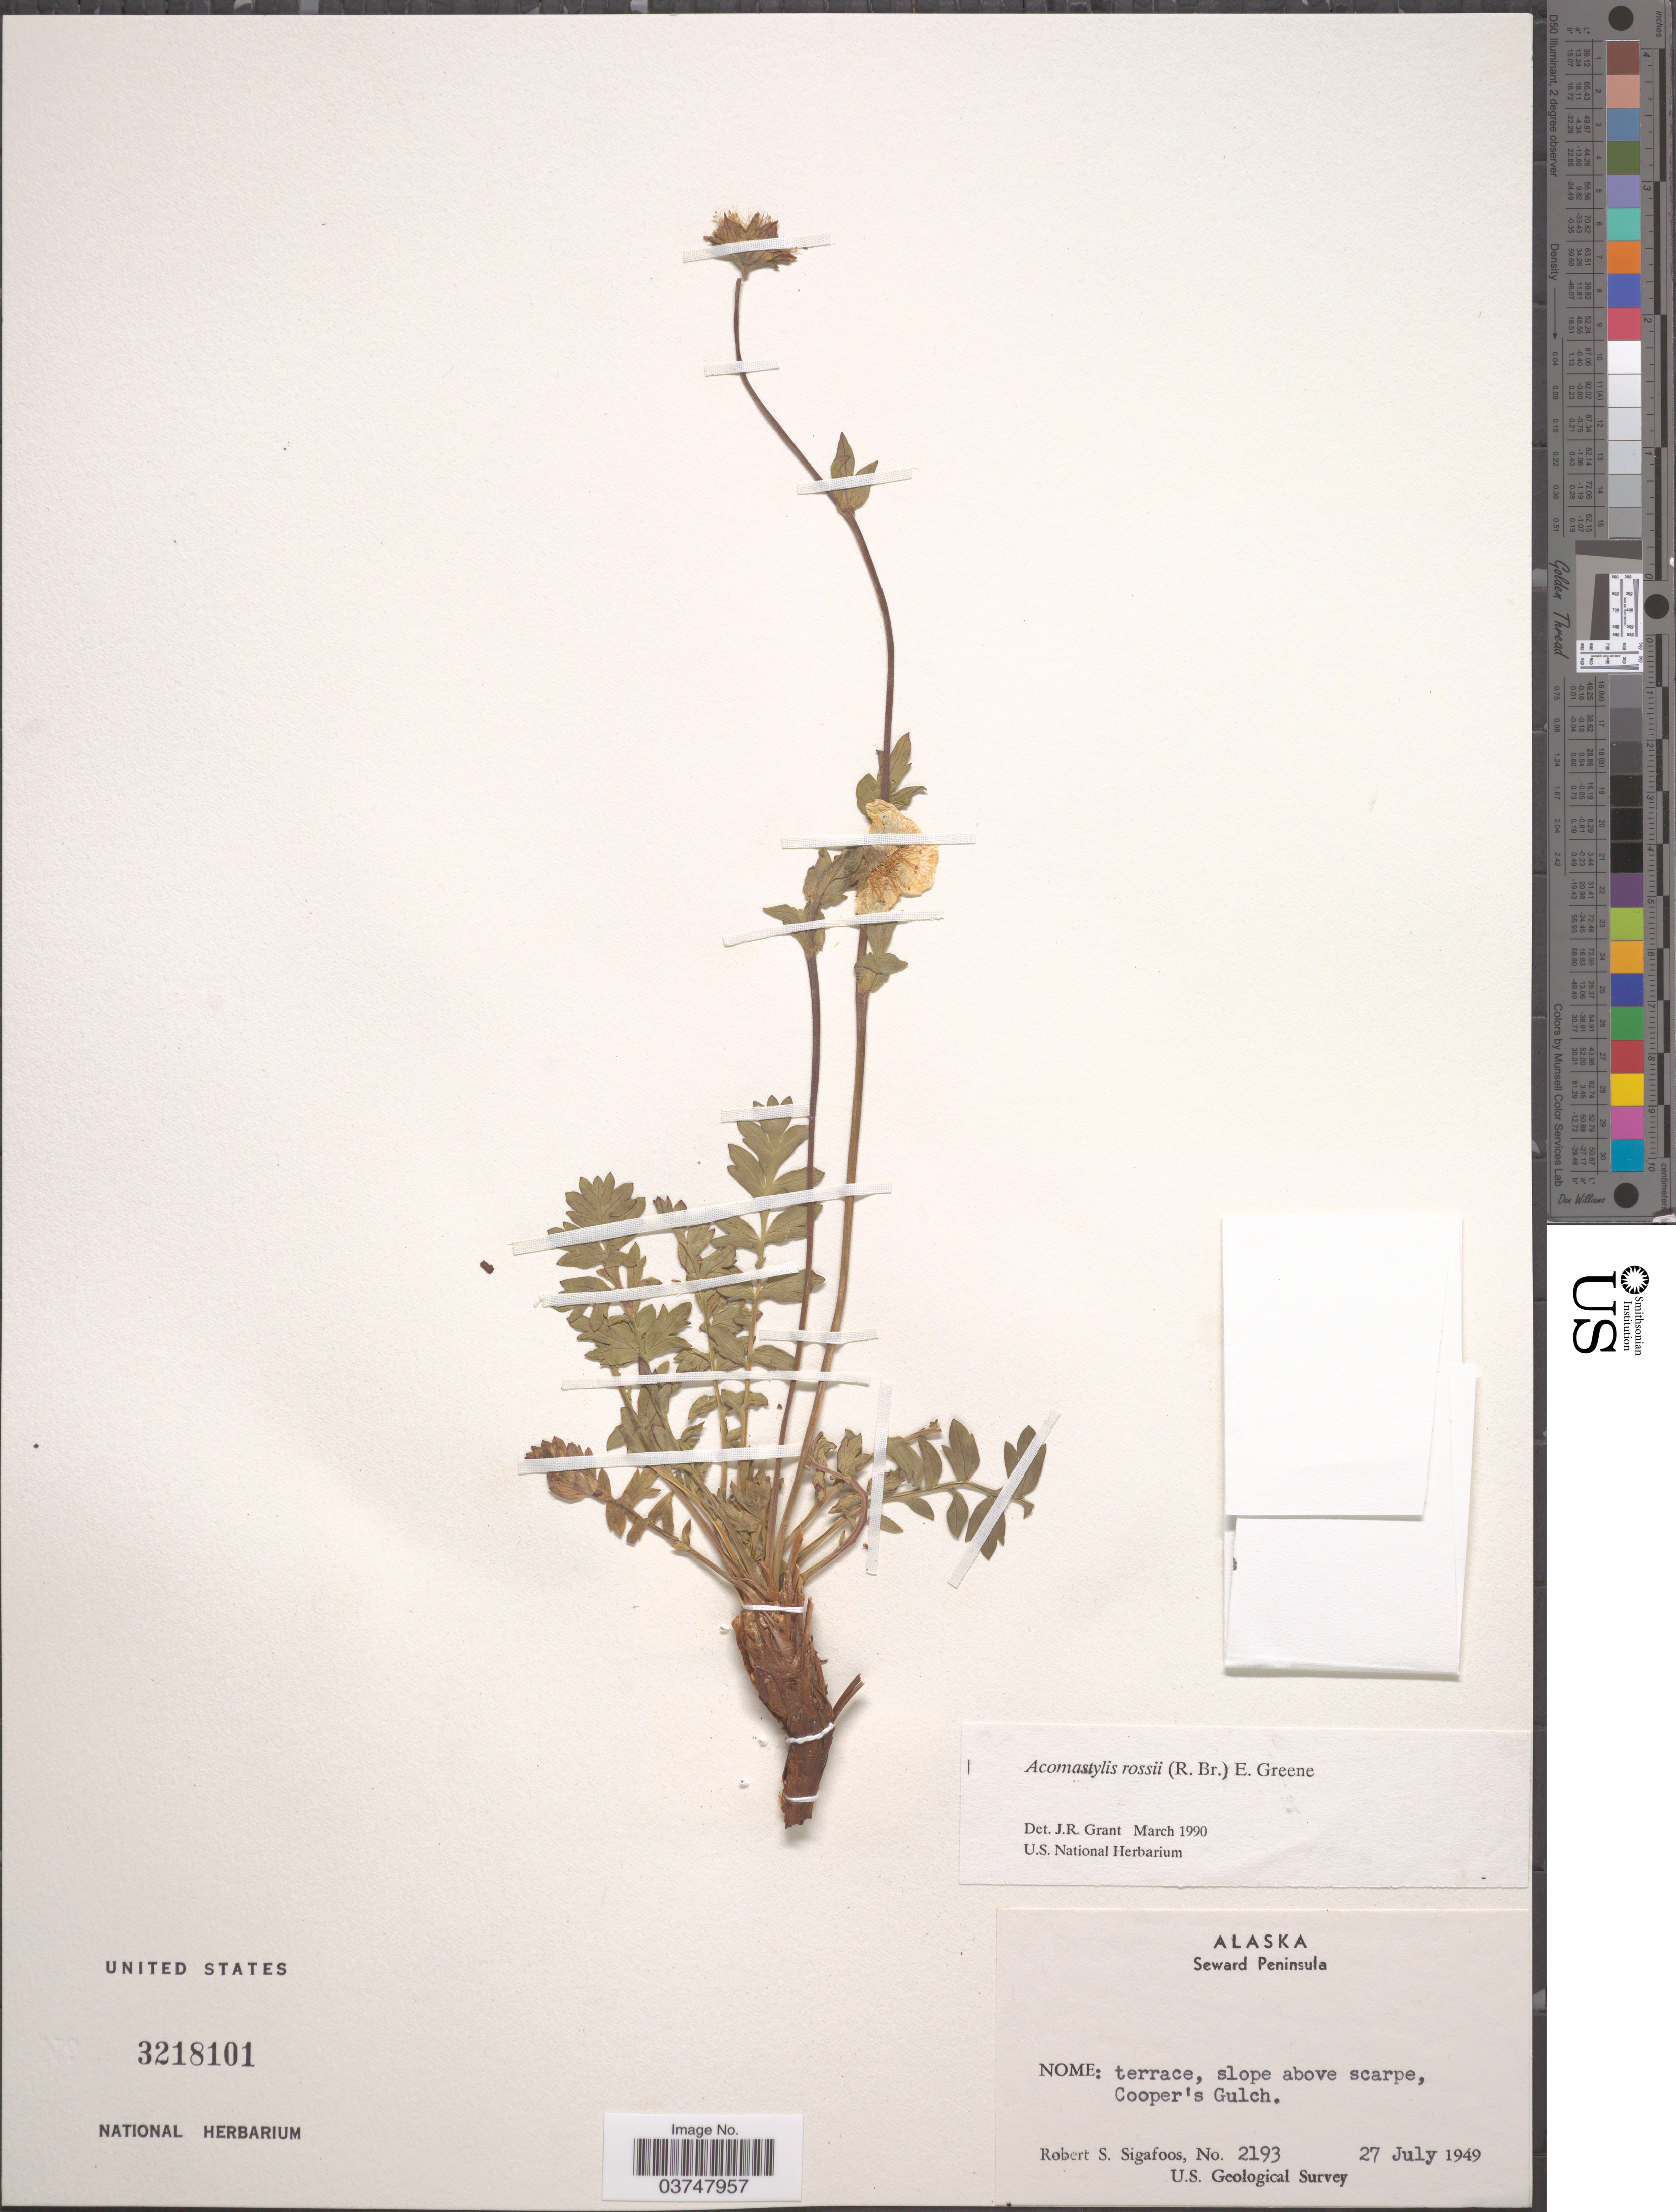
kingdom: Plantae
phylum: Tracheophyta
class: Magnoliopsida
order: Rosales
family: Rosaceae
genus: Geum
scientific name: Geum rossii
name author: (R. Br.) Ser.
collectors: R. Sigafoos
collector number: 2193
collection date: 1949-07-27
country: United States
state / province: Alaska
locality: Seward Peninsula. Nome: terrace, slope above scarpe, Cooper's Gulch.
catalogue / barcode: US 3218101